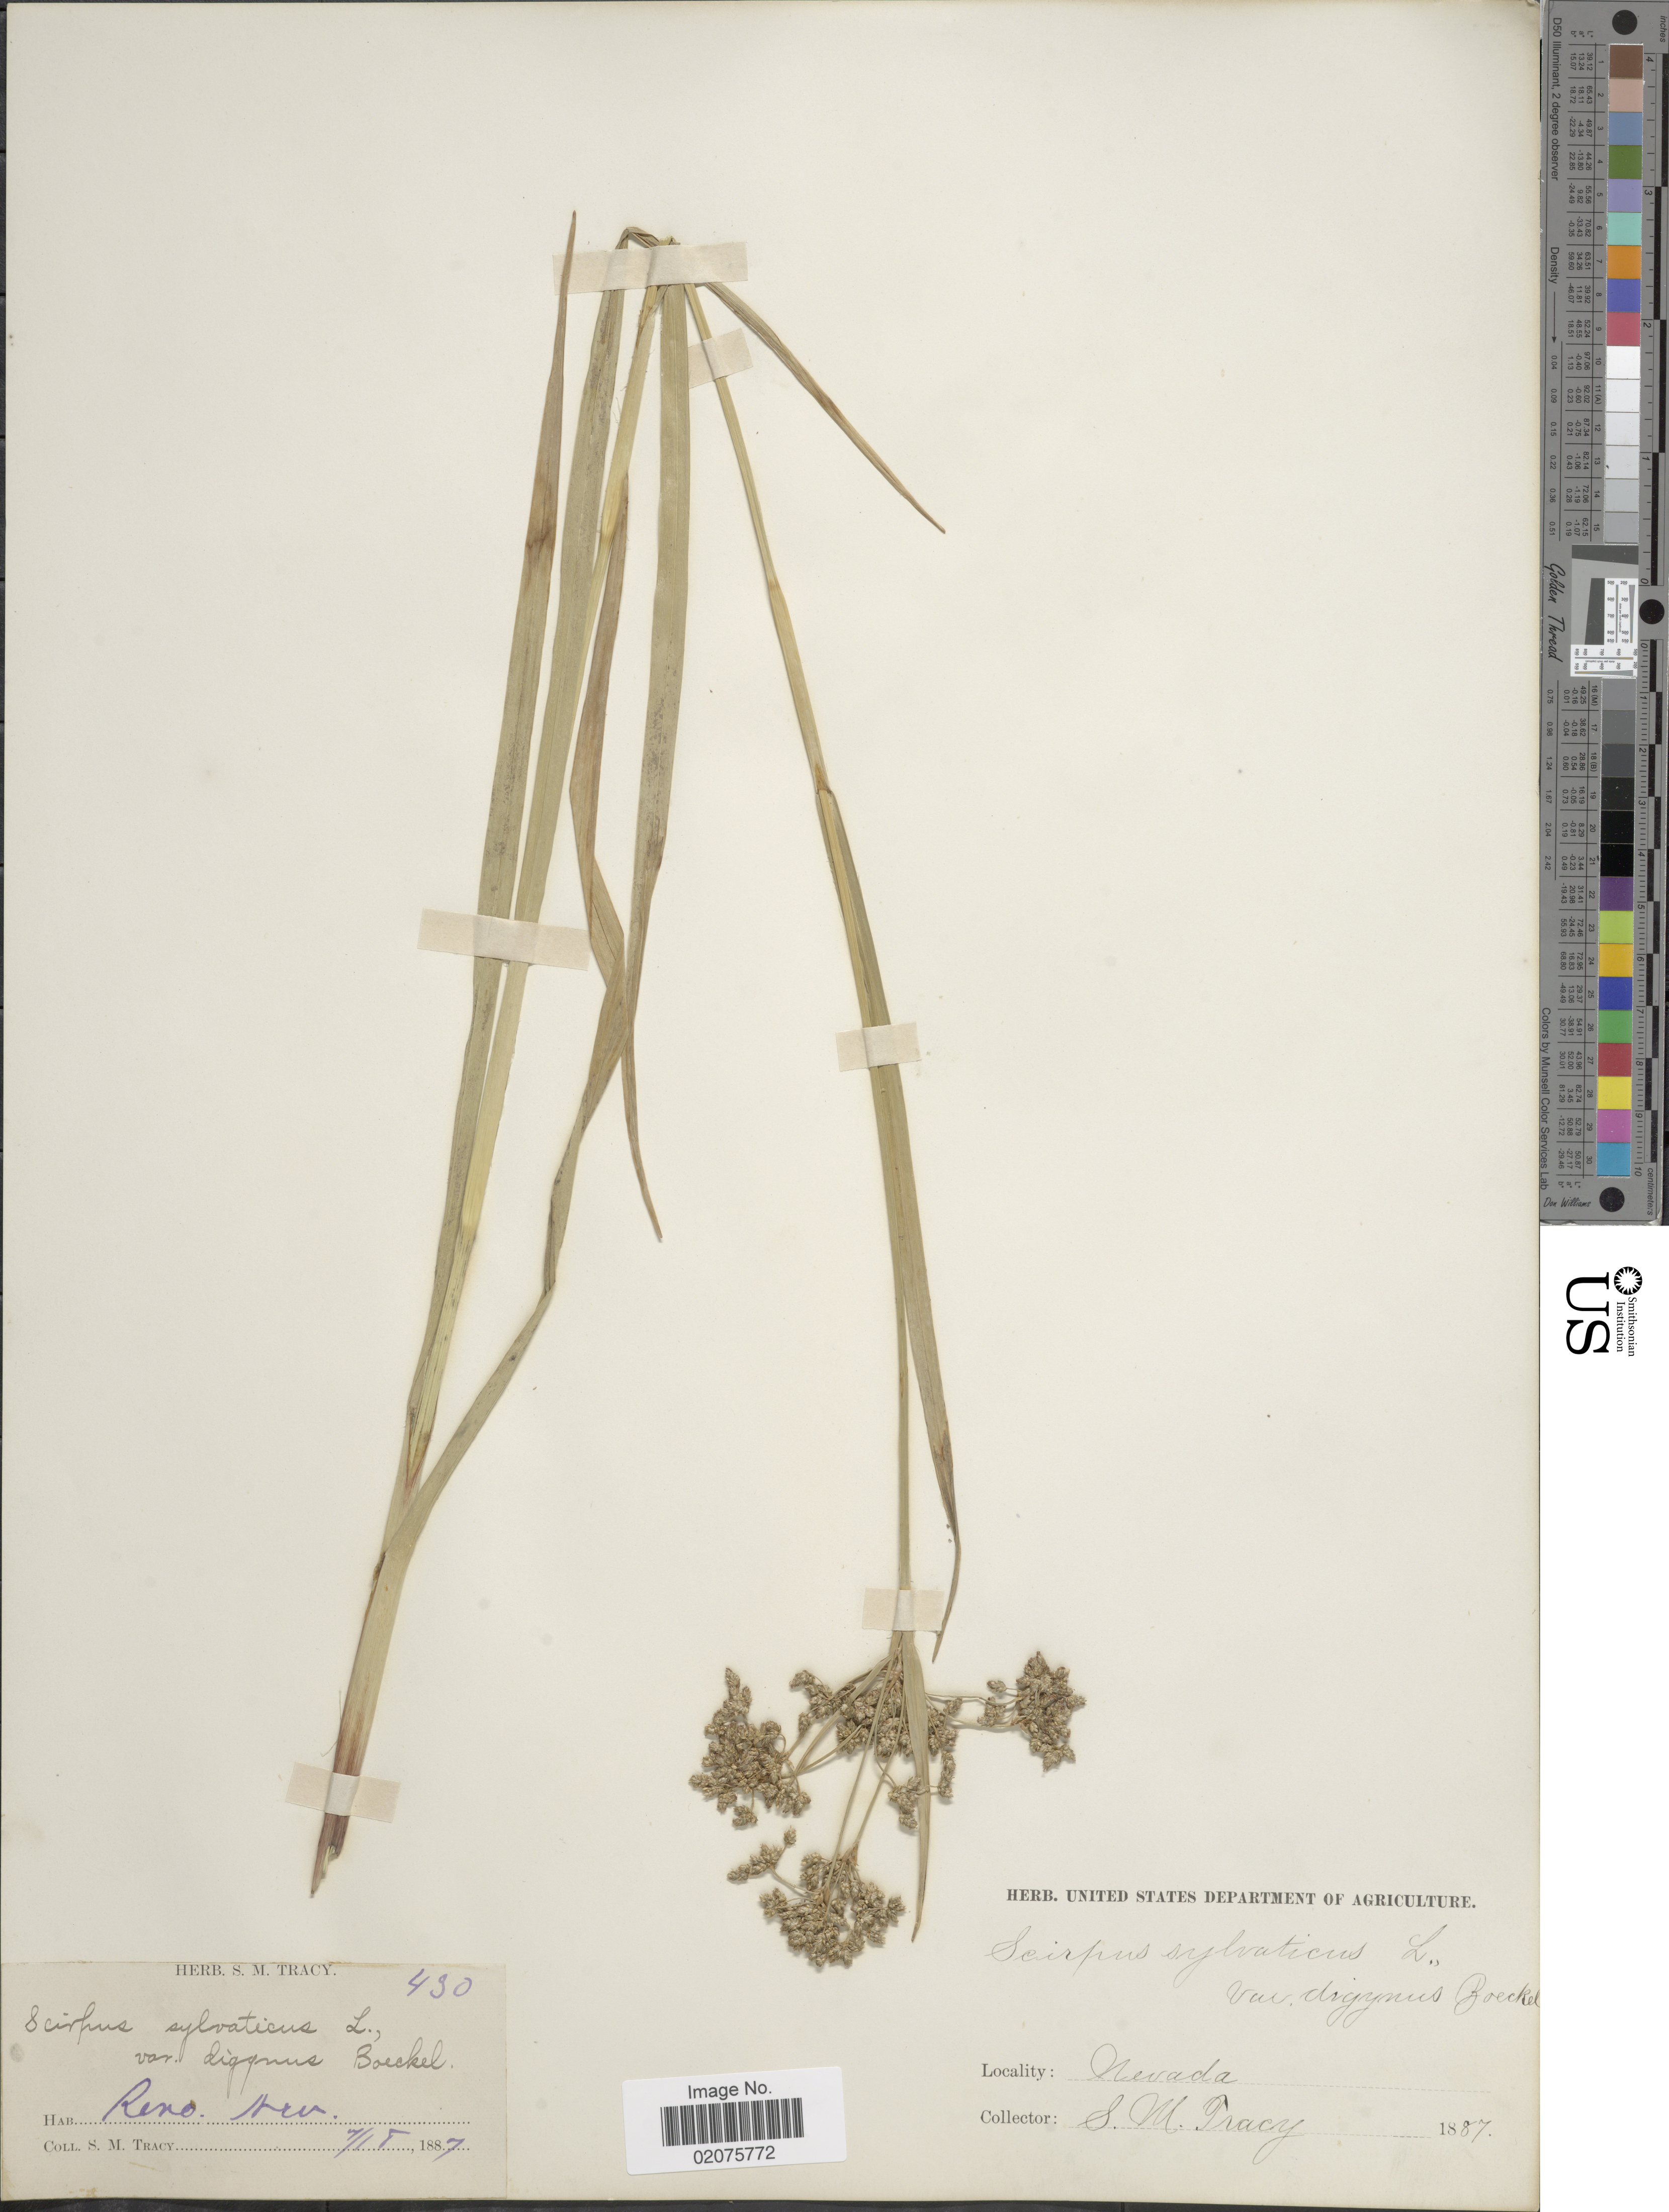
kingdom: Plantae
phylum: Tracheophyta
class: Liliopsida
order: Poales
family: Cyperaceae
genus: Scirpus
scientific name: Scirpus microcarpus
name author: J. Presl & C. Presl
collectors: S. M. Tracy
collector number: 430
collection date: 1887-07-18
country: United States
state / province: Nevada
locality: Reno.